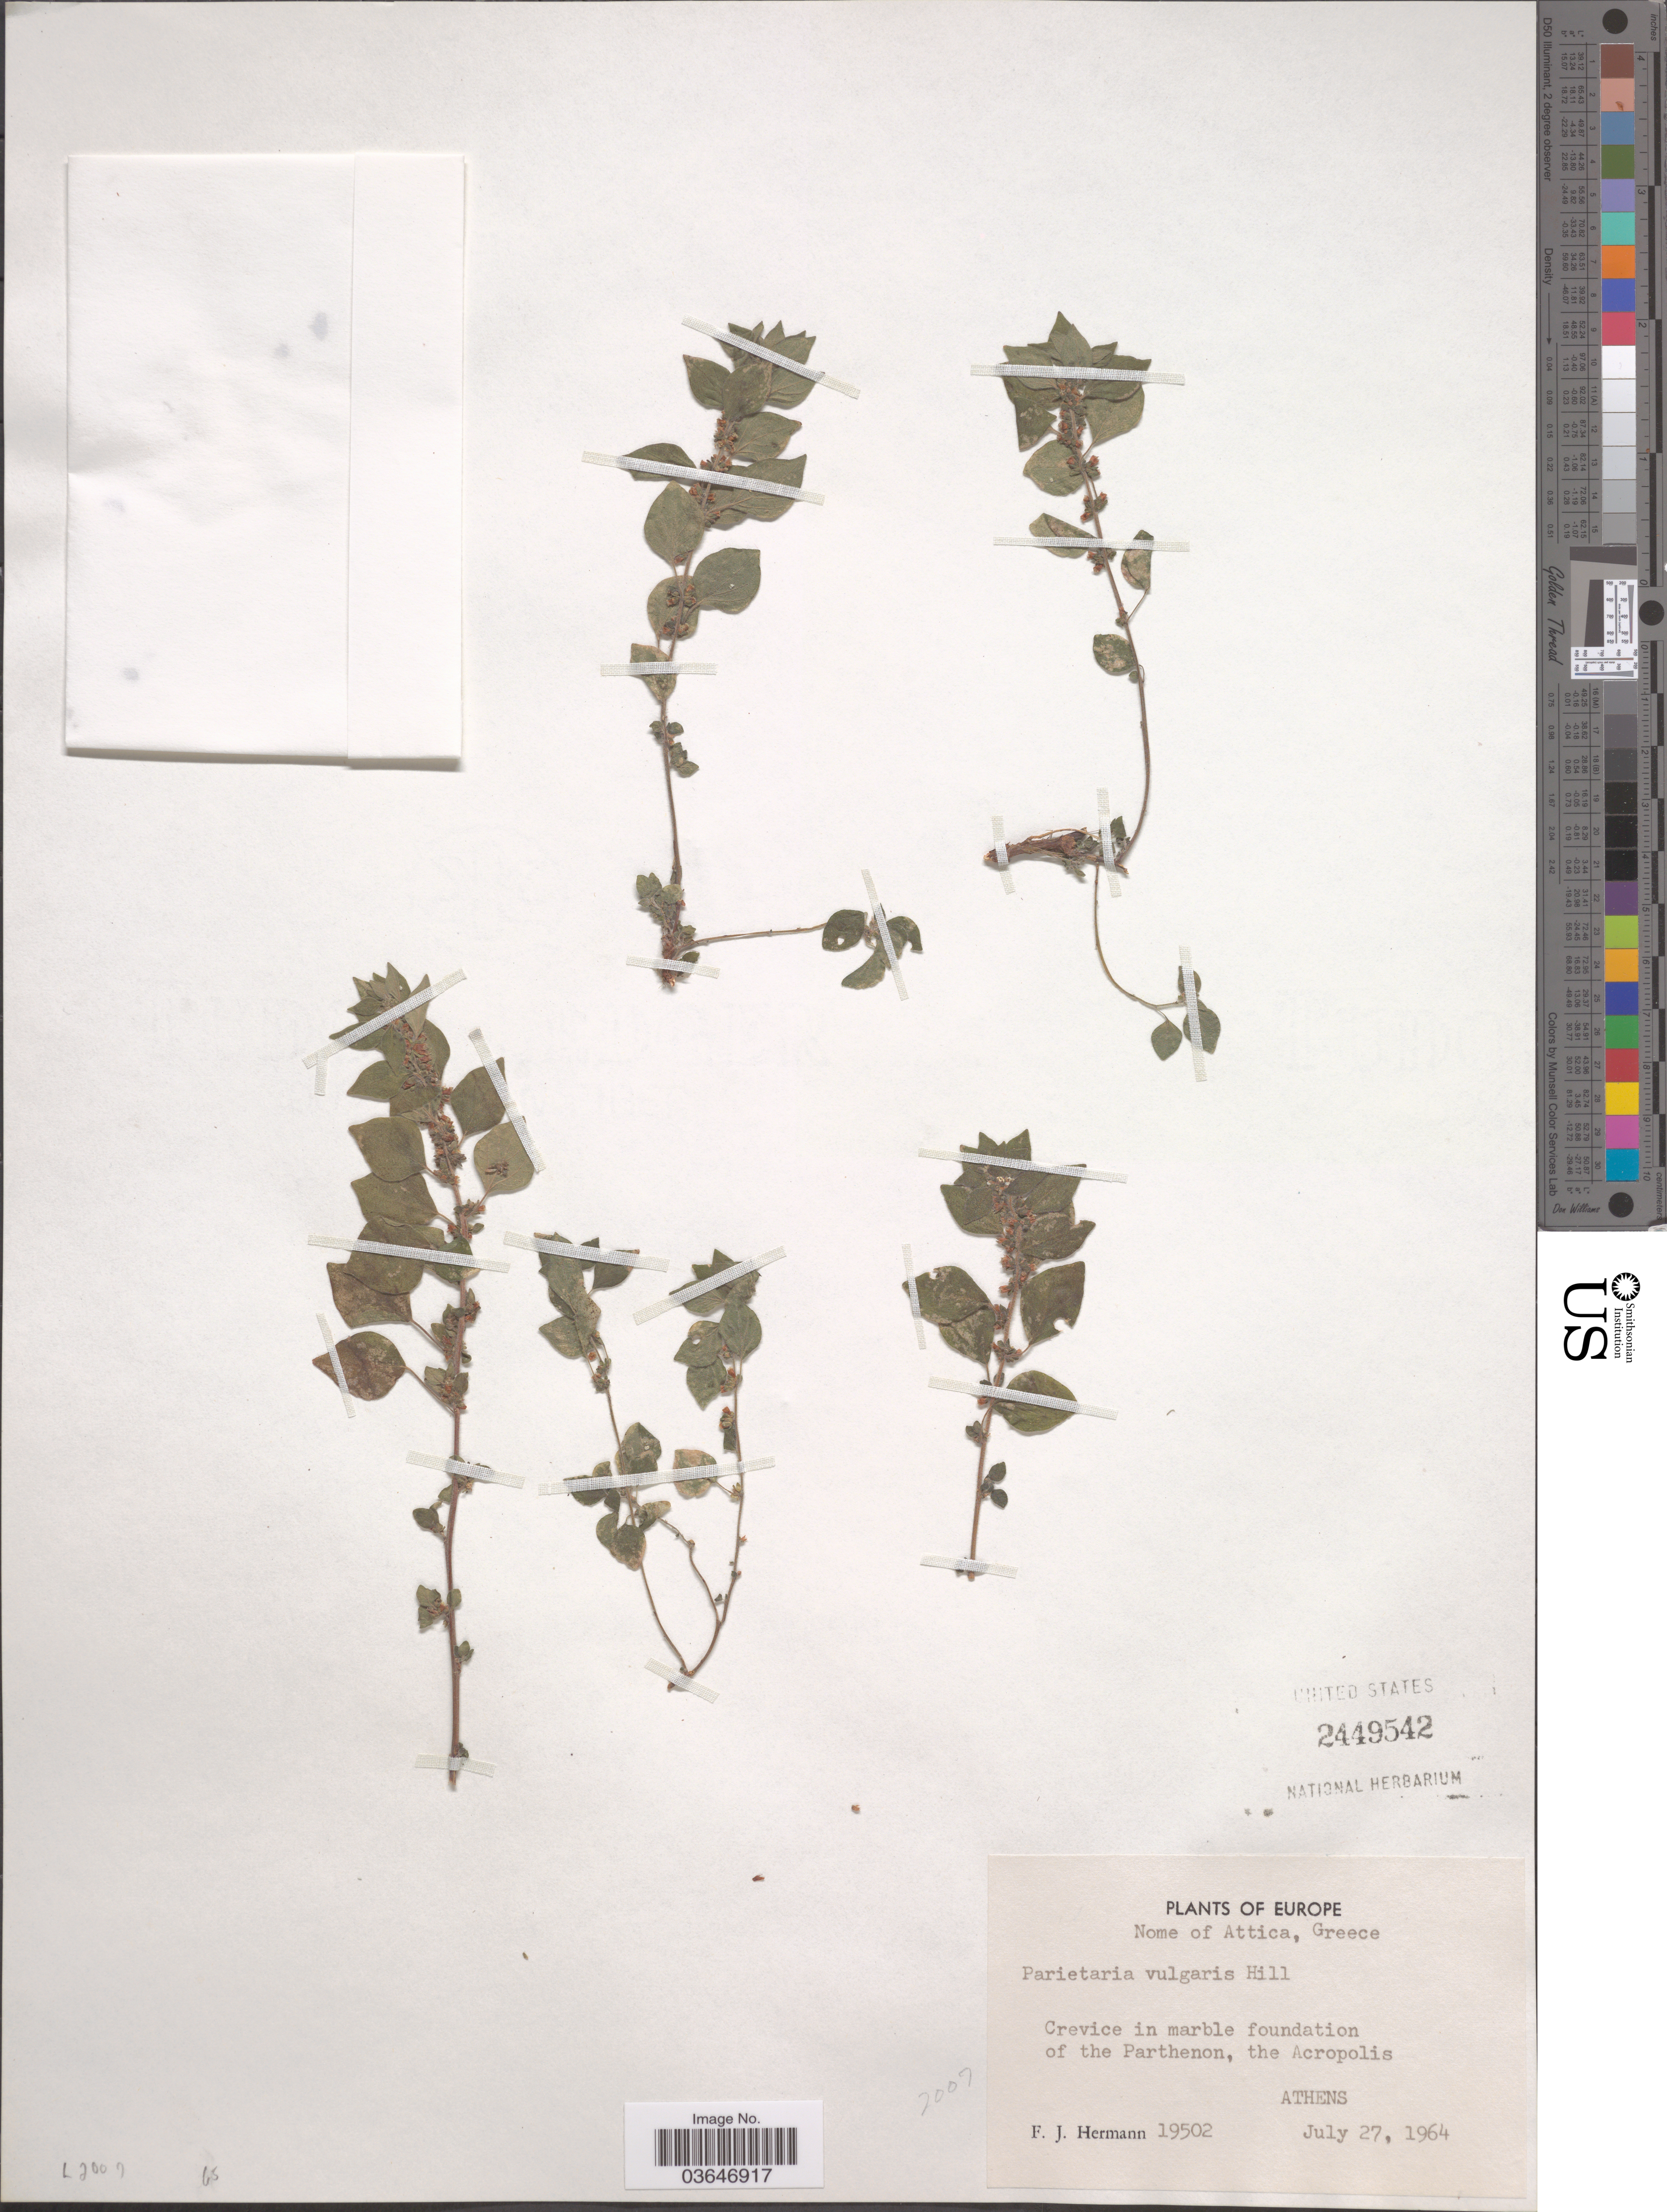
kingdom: Plantae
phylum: Tracheophyta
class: Magnoliopsida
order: Rosales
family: Urticaceae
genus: Parietaria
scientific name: Parietaria vulgaris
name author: Hill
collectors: F. J. Hermann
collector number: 19502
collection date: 1964-07-27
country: Greece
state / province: Attica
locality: Nome of Attica. Marble foundation of the Parthenon, the Acropolis. Athens.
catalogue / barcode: US 2449542